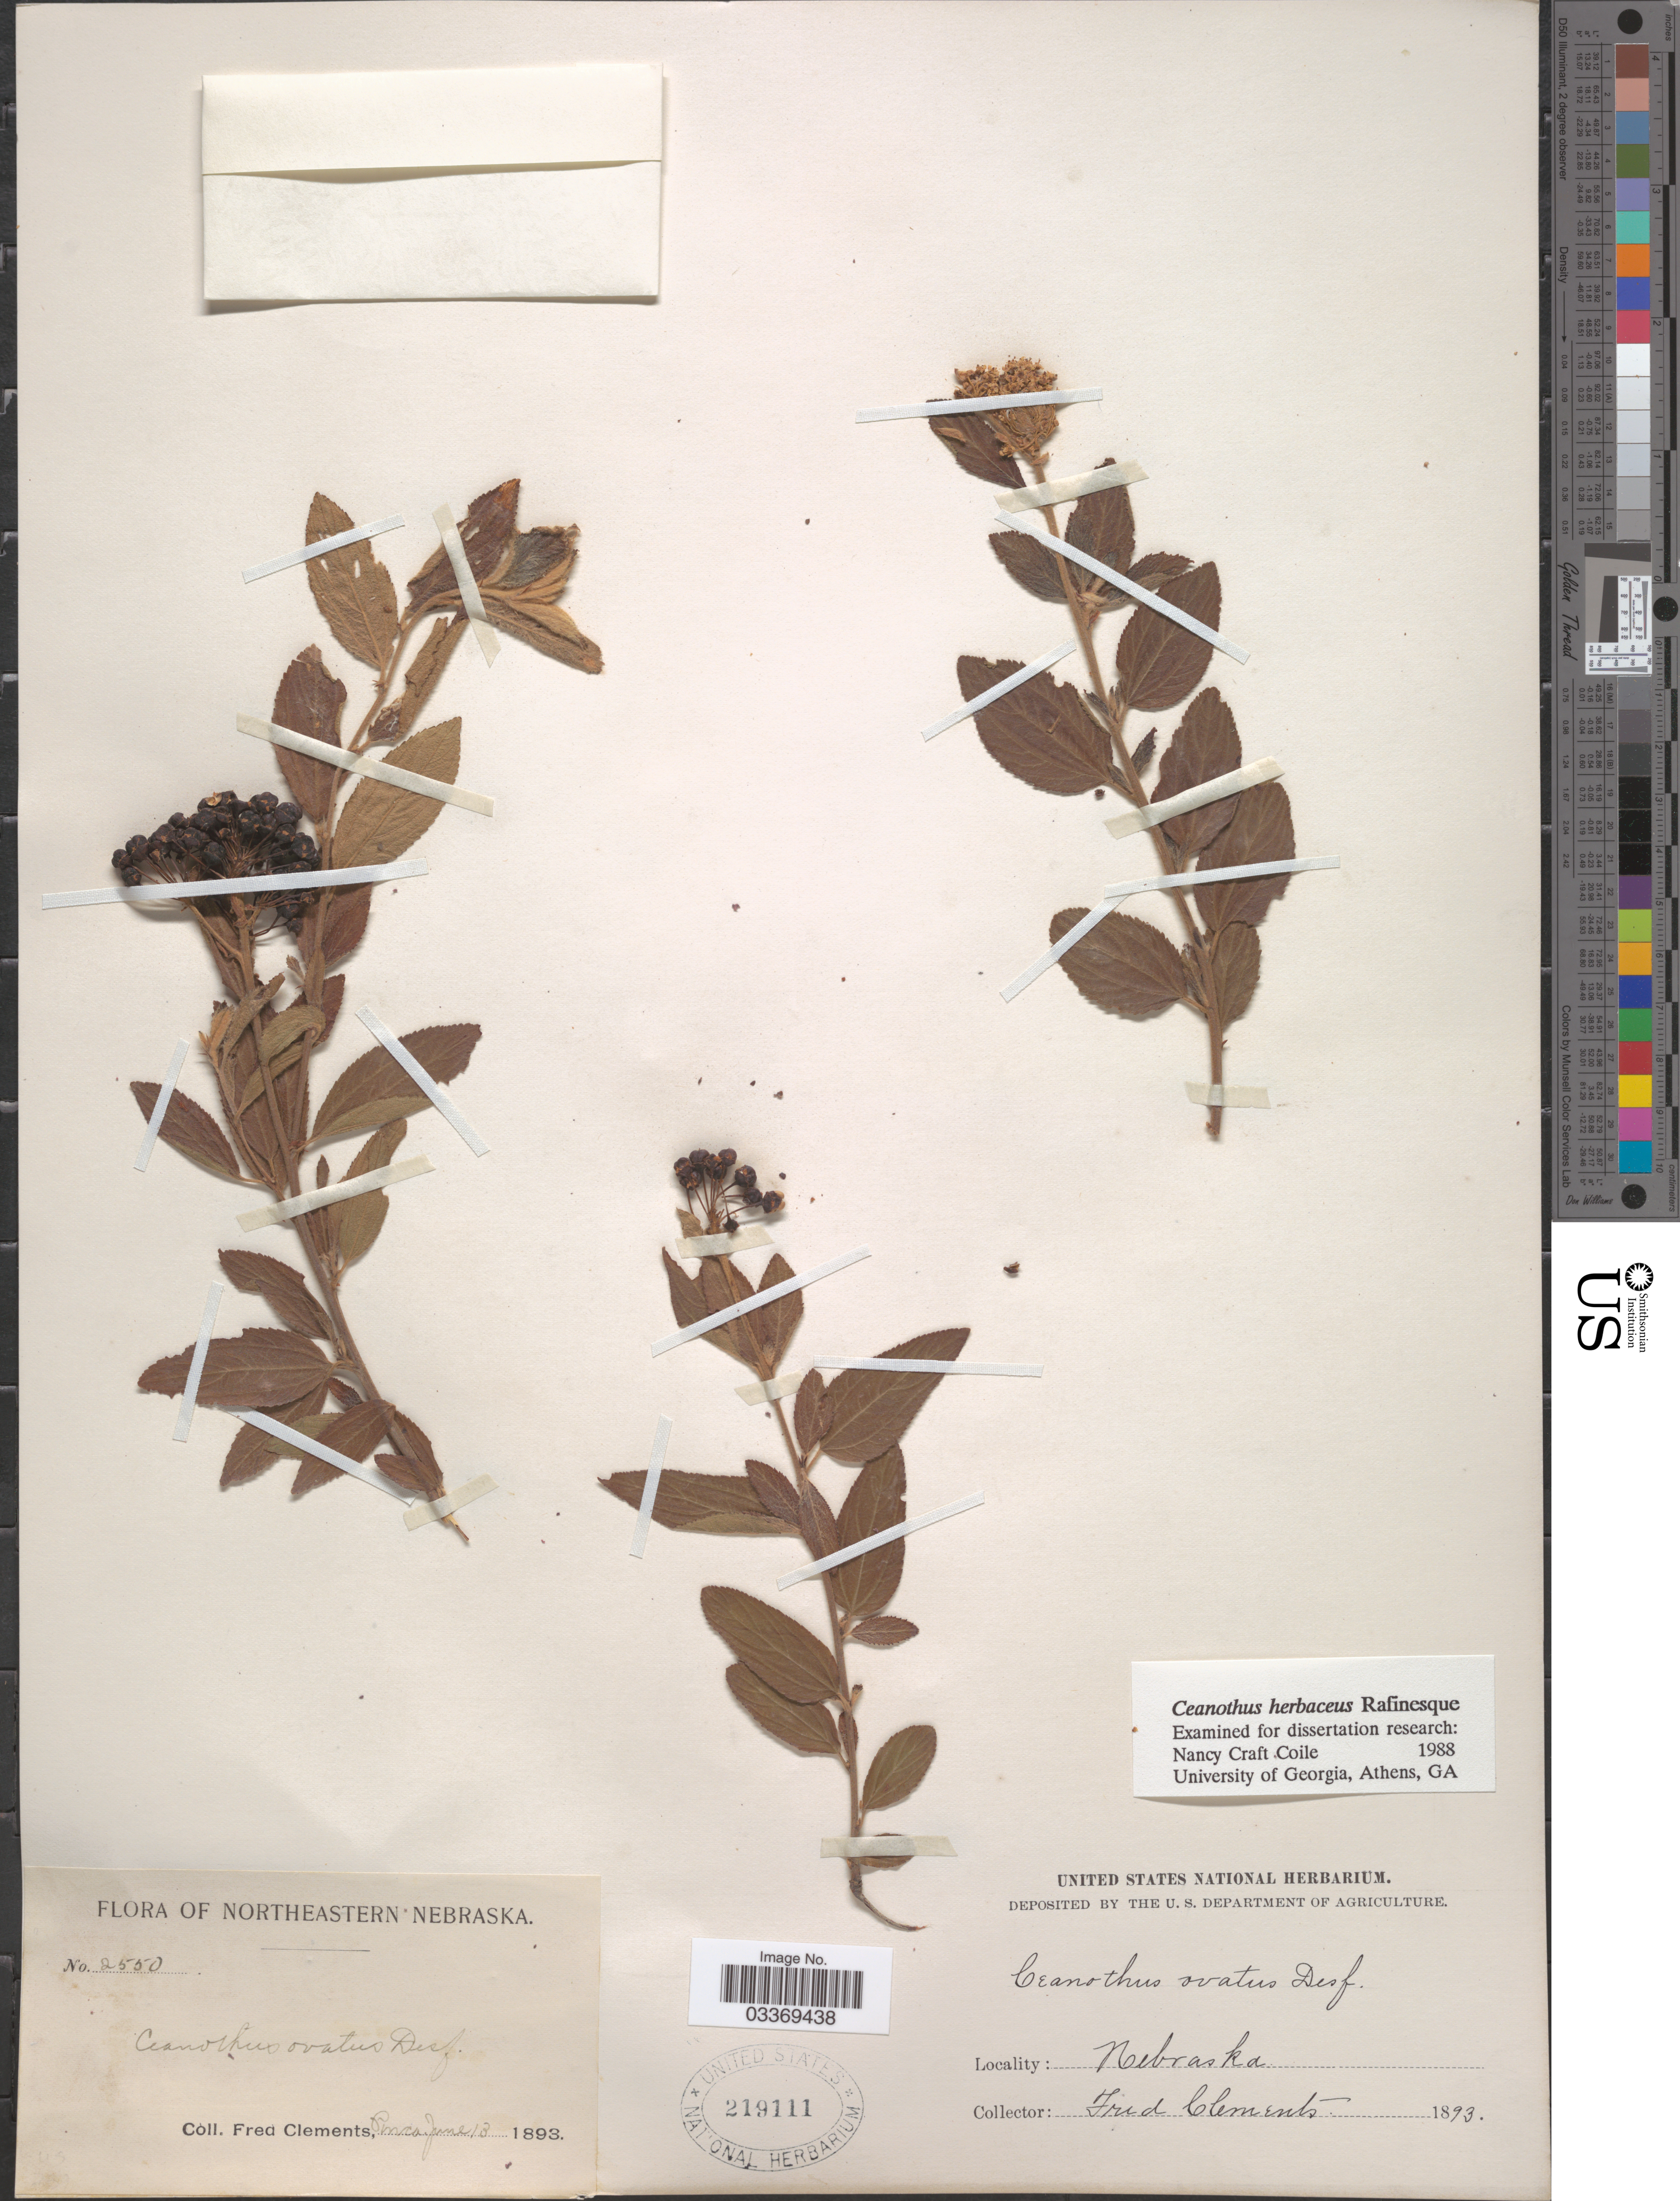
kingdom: Plantae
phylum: Tracheophyta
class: Magnoliopsida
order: Rosales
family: Rhamnaceae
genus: Ceanothus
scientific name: Ceanothus ovatus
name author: Desf.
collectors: F. Clements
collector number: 2550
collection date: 1893-06-13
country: United States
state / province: Nebraska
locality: Northeastern Nebraska.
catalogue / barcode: US 219111